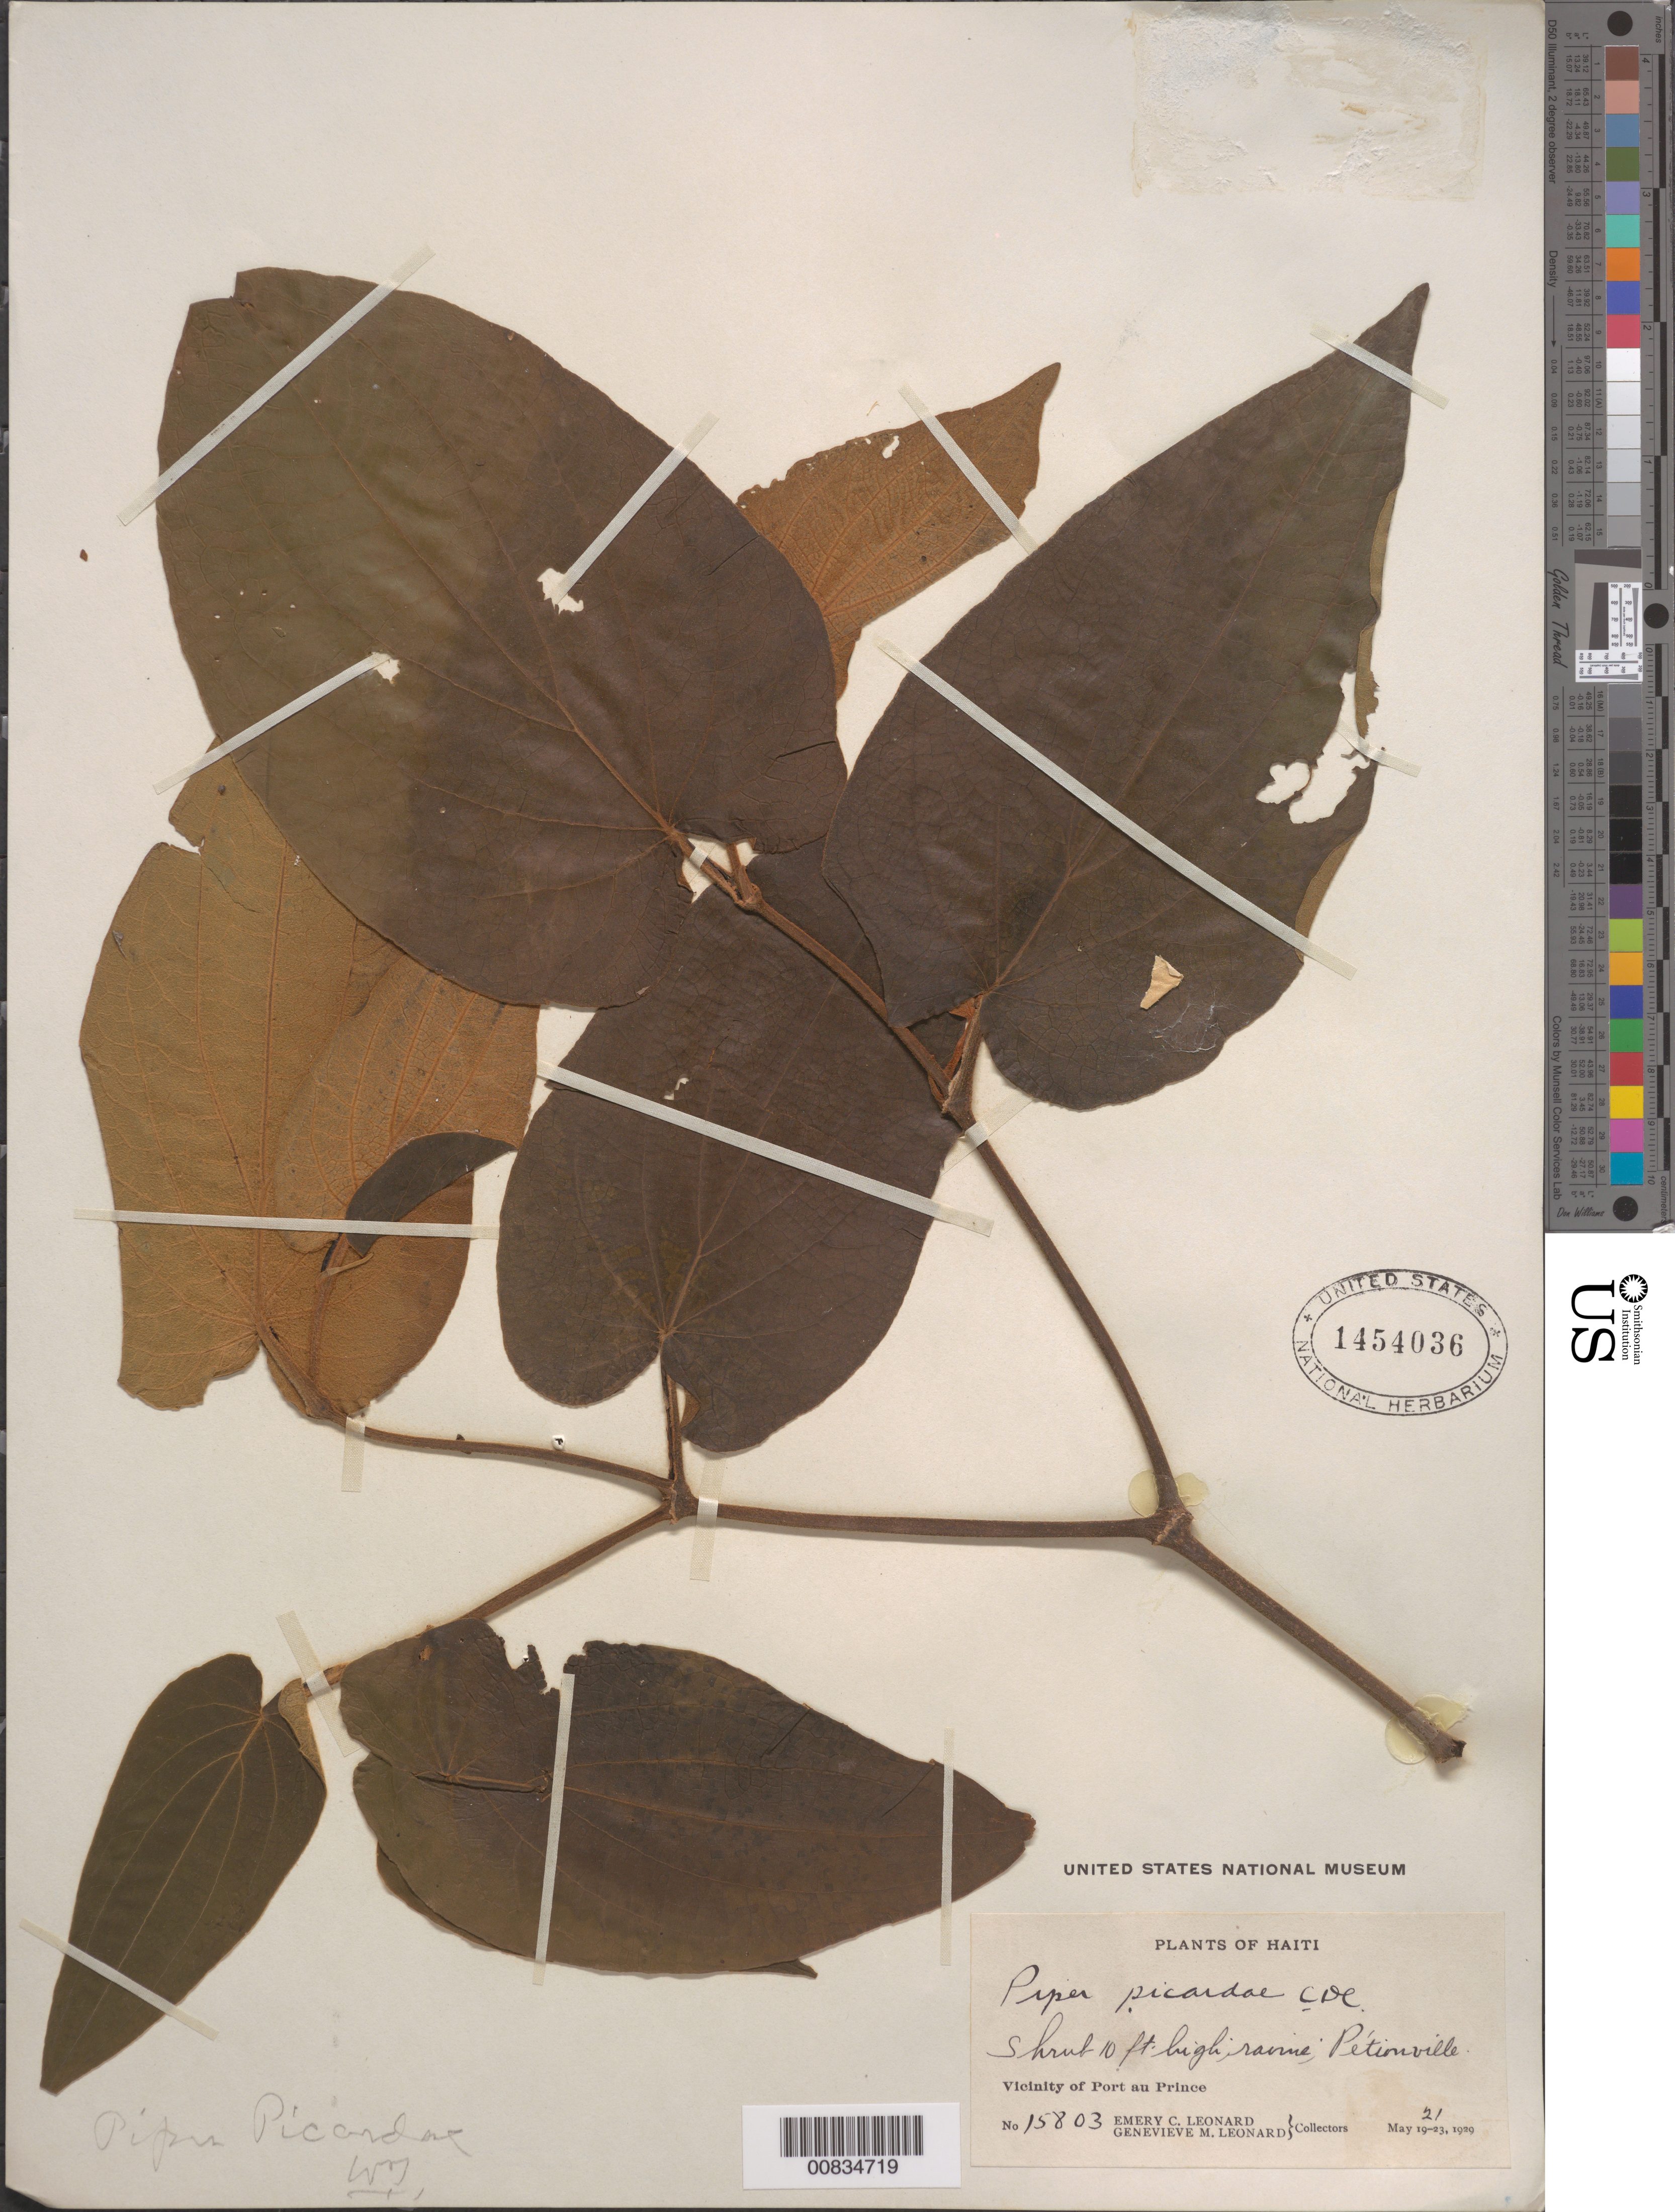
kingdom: Plantae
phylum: Tracheophyta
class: Magnoliopsida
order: Piperales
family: Piperaceae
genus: Piper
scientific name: Piper picardae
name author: C. DC.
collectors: E. C. Leonard & G. M. Leonard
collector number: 15803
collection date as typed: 21 May 1929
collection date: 1929-05-21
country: Haiti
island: Hispaniola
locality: Vicinity of Port au Prince. Pétionville.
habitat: Ravine.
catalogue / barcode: US 1454036